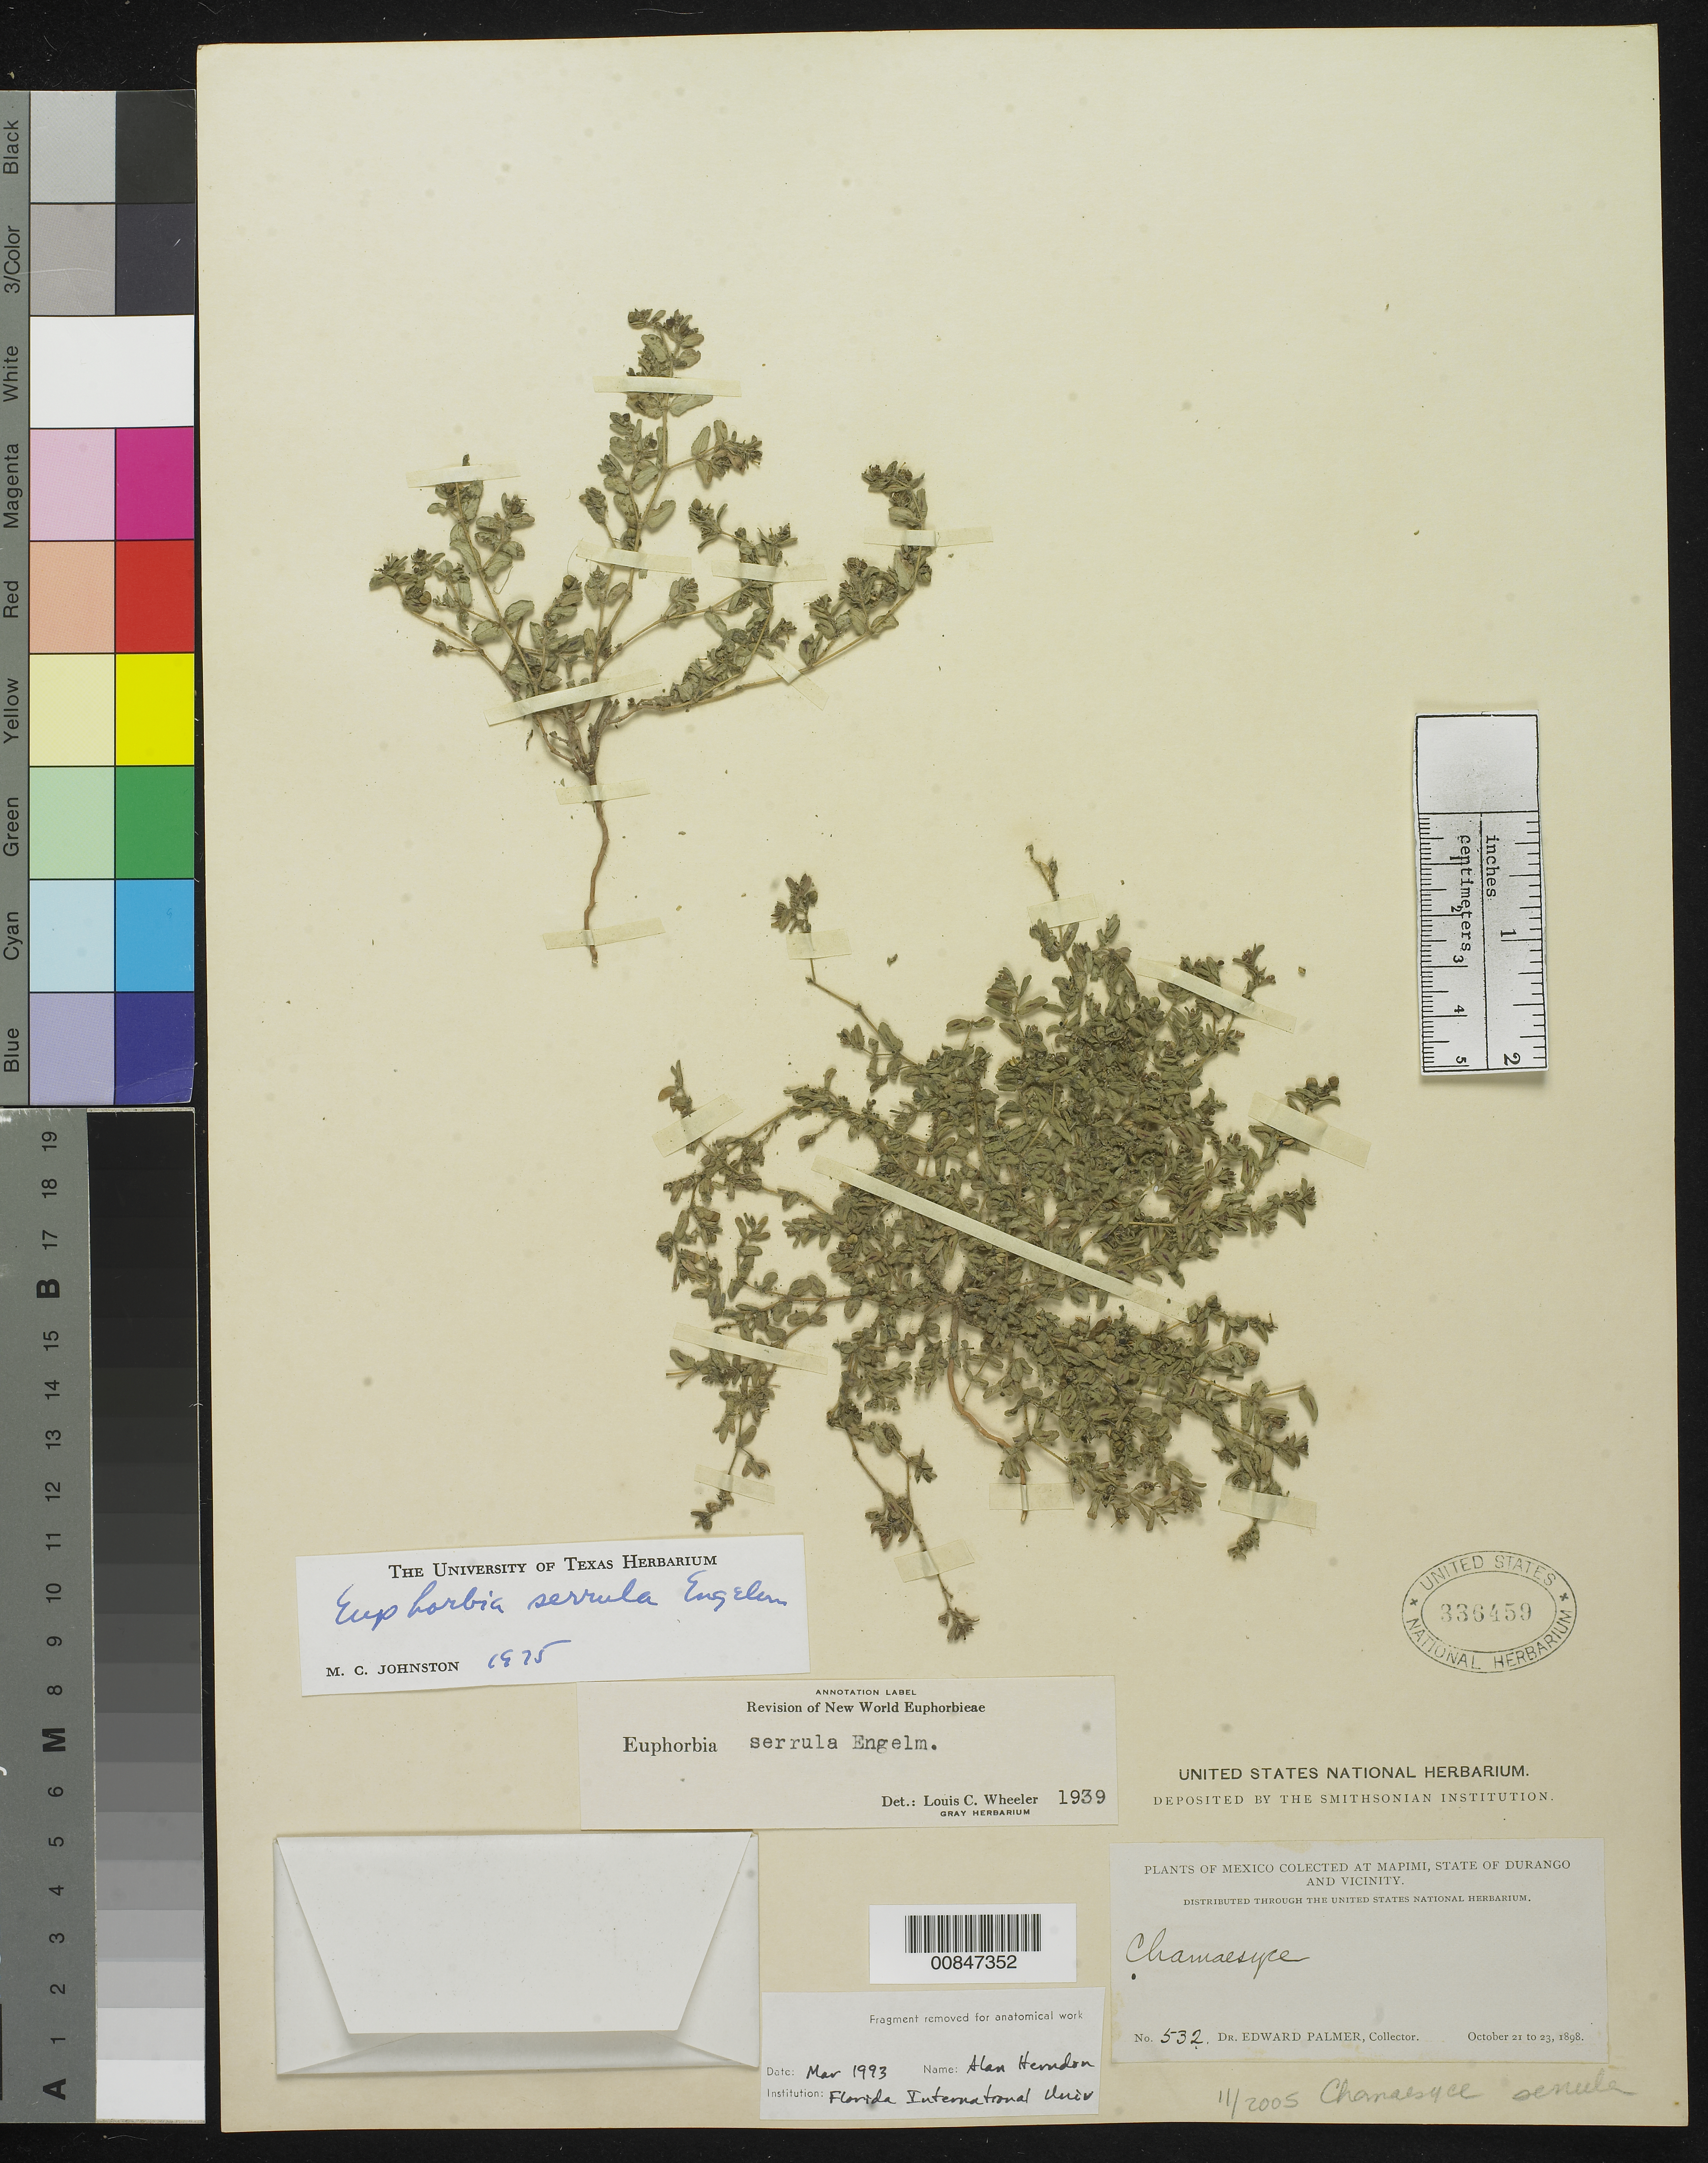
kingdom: Plantae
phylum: Tracheophyta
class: Magnoliopsida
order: Malpighiales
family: Euphorbiaceae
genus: Euphorbia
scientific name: Euphorbia serrula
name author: Engelm. in Emory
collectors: E. Palmer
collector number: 532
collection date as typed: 21 Oct 1898 to 23 Oct 1898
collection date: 1898-10-21/1898-10-23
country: Mexico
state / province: Durango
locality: Mapimi, Durango and vicinity.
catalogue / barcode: US 336459